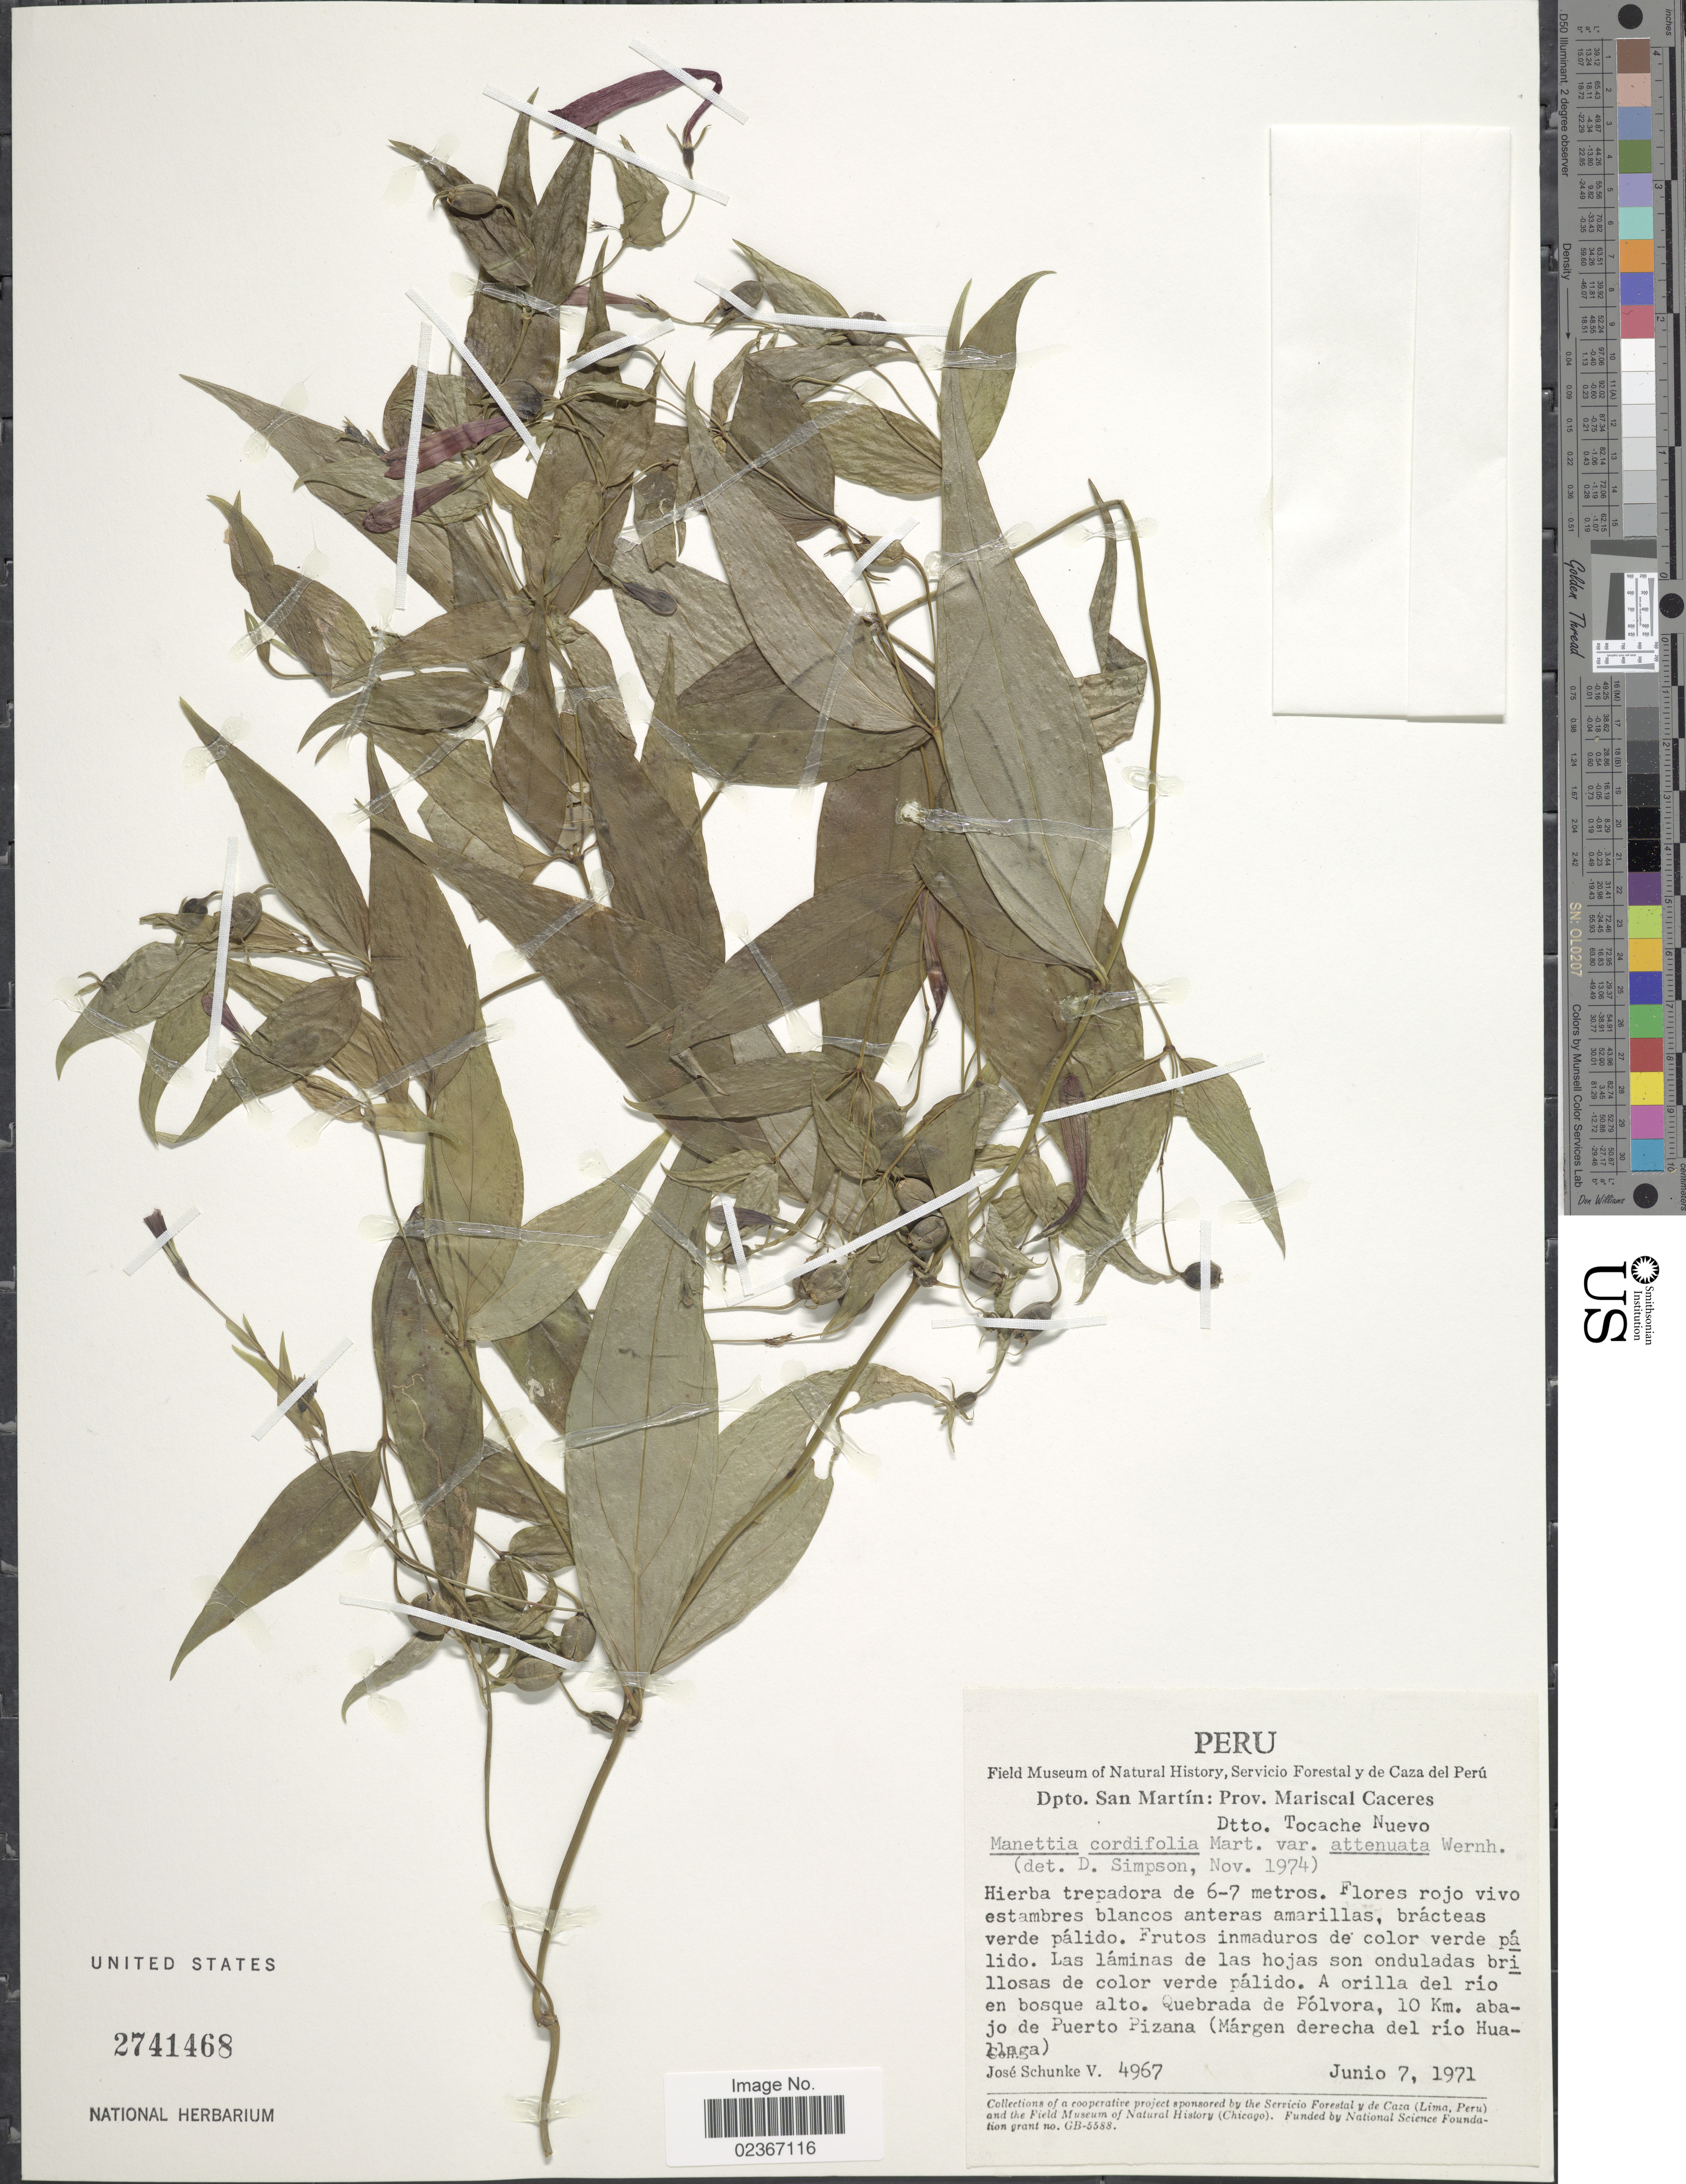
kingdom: Plantae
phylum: Tracheophyta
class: Magnoliopsida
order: Gentianales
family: Rubiaceae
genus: Manettia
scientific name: Manettia cordifolia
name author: Mart.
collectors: J. Schunke Vigo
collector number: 4967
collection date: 1971-06-07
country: Peru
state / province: San Martín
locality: Dpto. San Martin: Prov. Mariscal Caceres. Dtto. Tocache Nuevo. Quebrada de Polvora, 10 Km. abajo de Puerto Pizana (Margen derecha del rio Huallaga)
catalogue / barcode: US 2741468